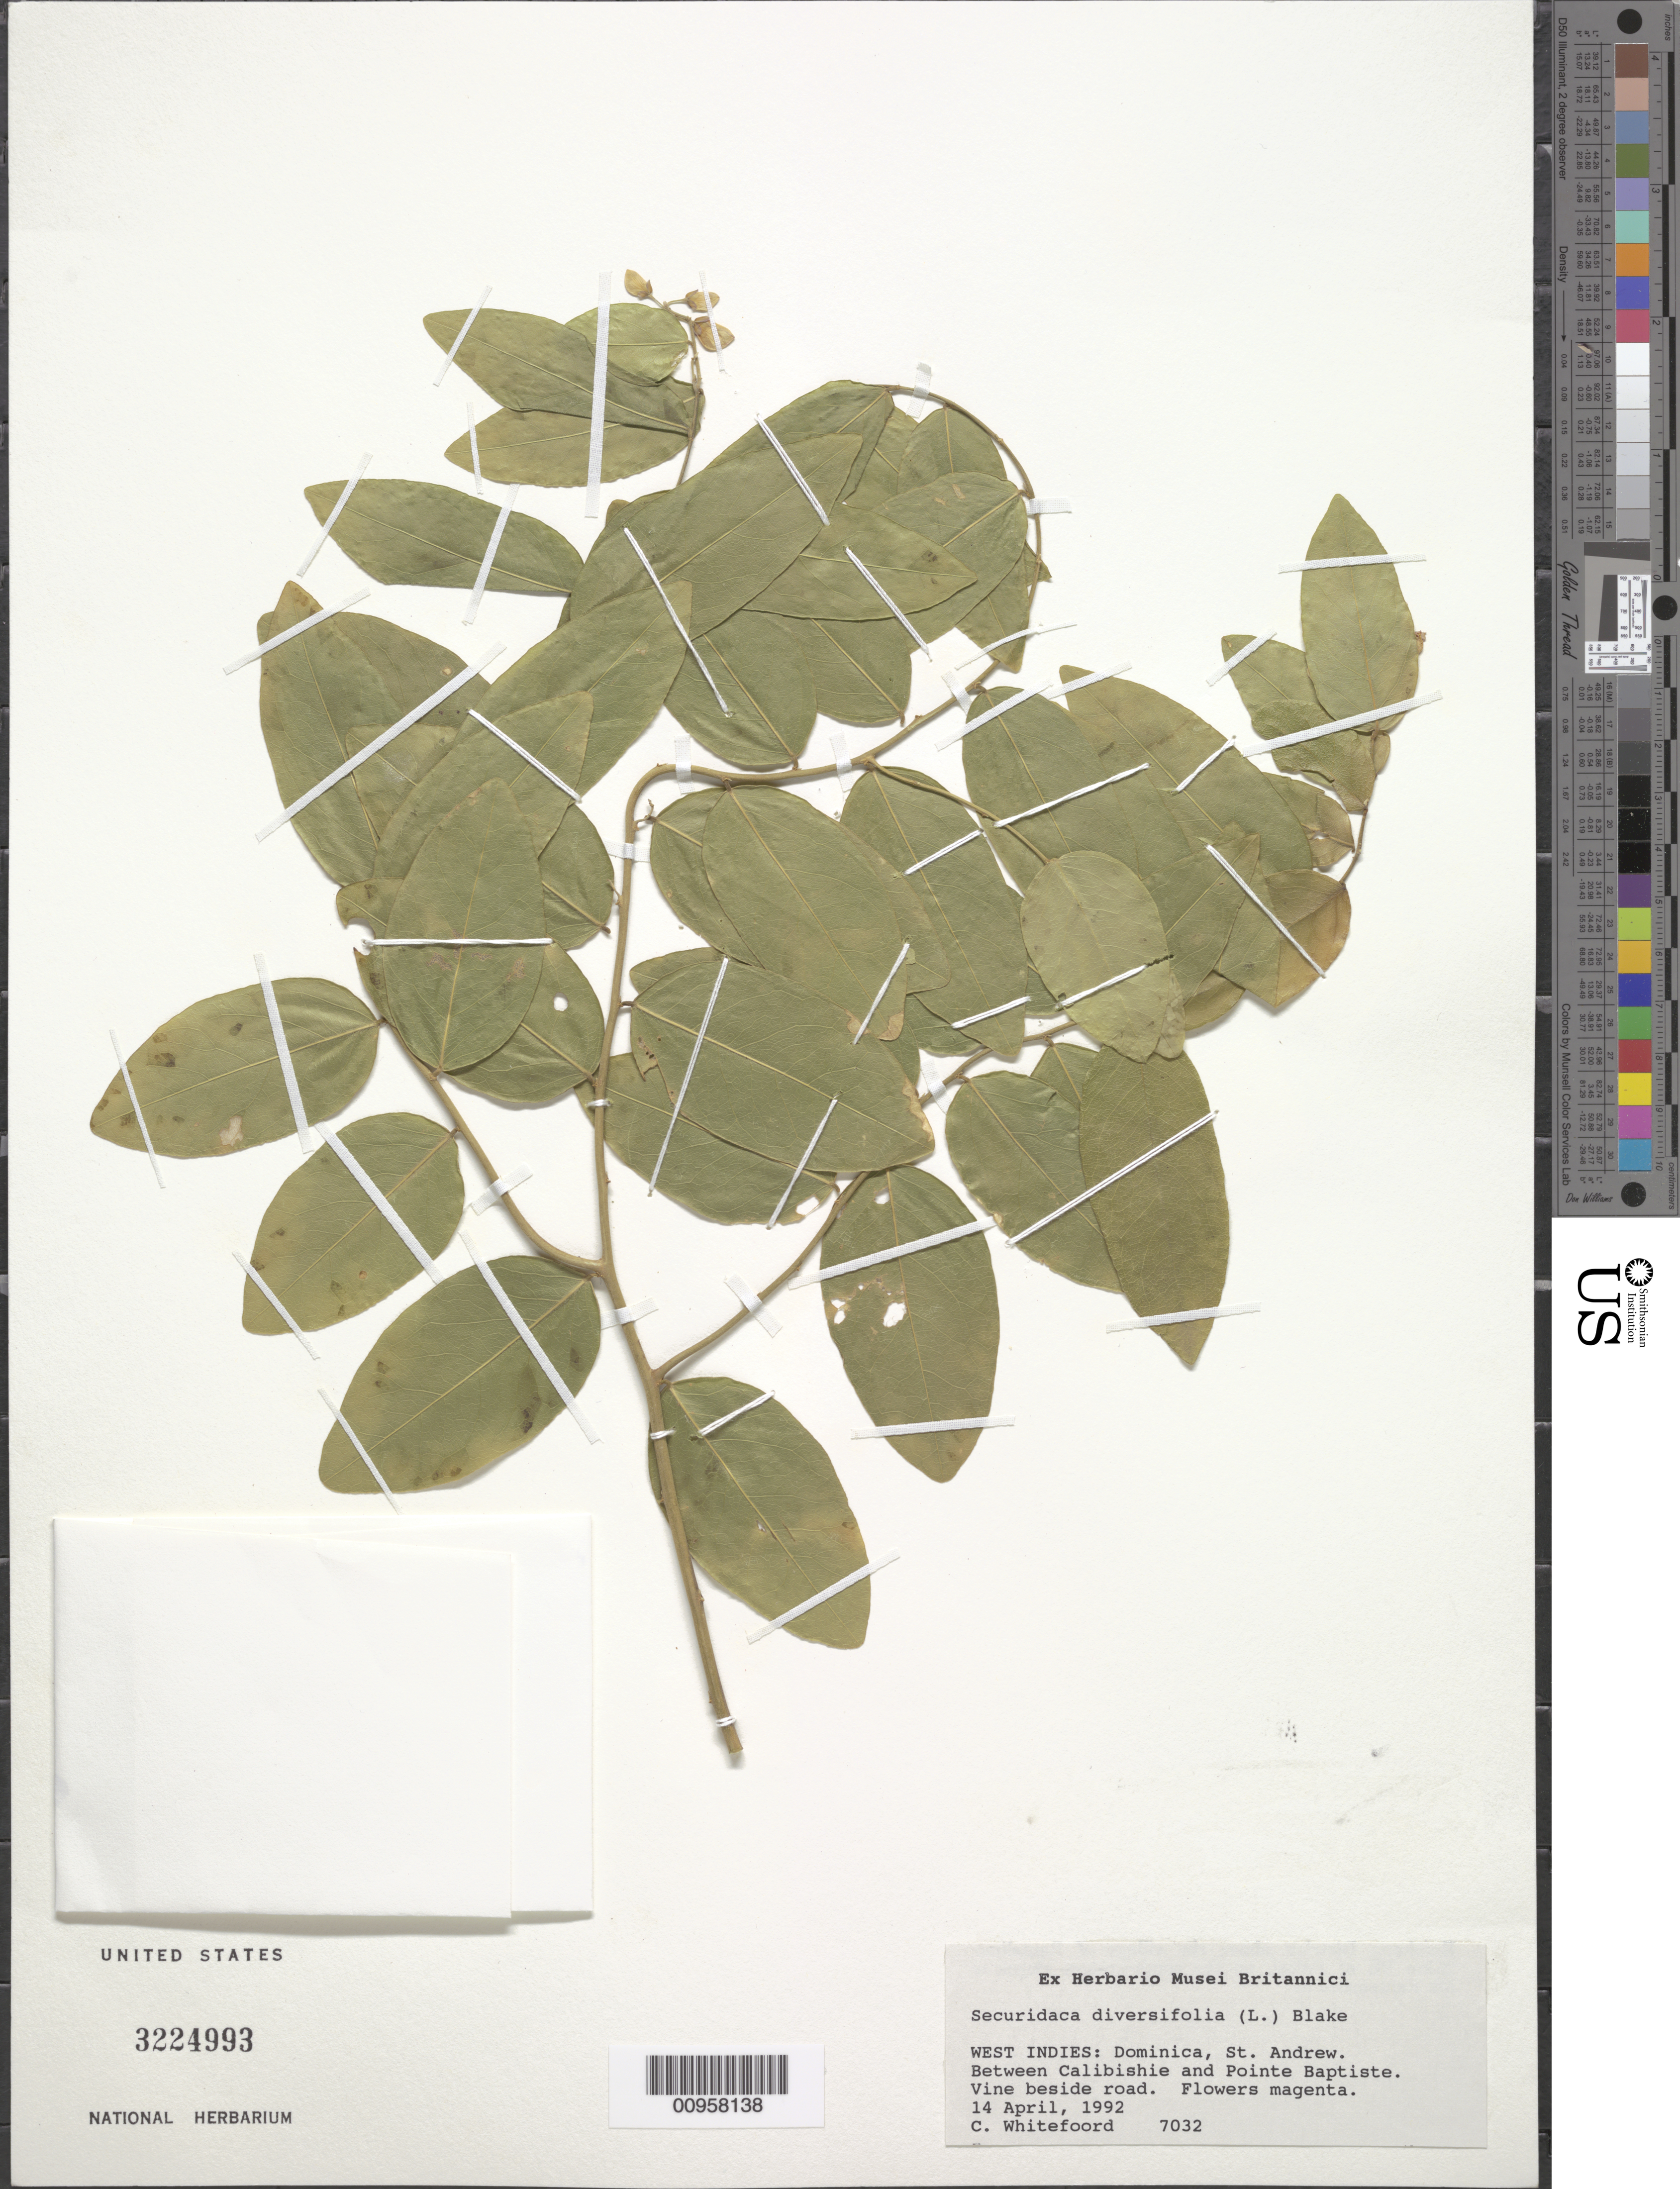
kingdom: Plantae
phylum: Tracheophyta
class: Magnoliopsida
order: Fabales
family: Polygalaceae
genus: Securidaca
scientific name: Securidaca diversifolia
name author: (L.) S.F. Blake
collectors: C. Whitefoord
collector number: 7032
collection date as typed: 14 Apr 1992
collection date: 1992-04-14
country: Dominica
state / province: St. Andrew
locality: Between Calibishie and Pointe Baptiste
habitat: Beside road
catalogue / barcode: US 3224993